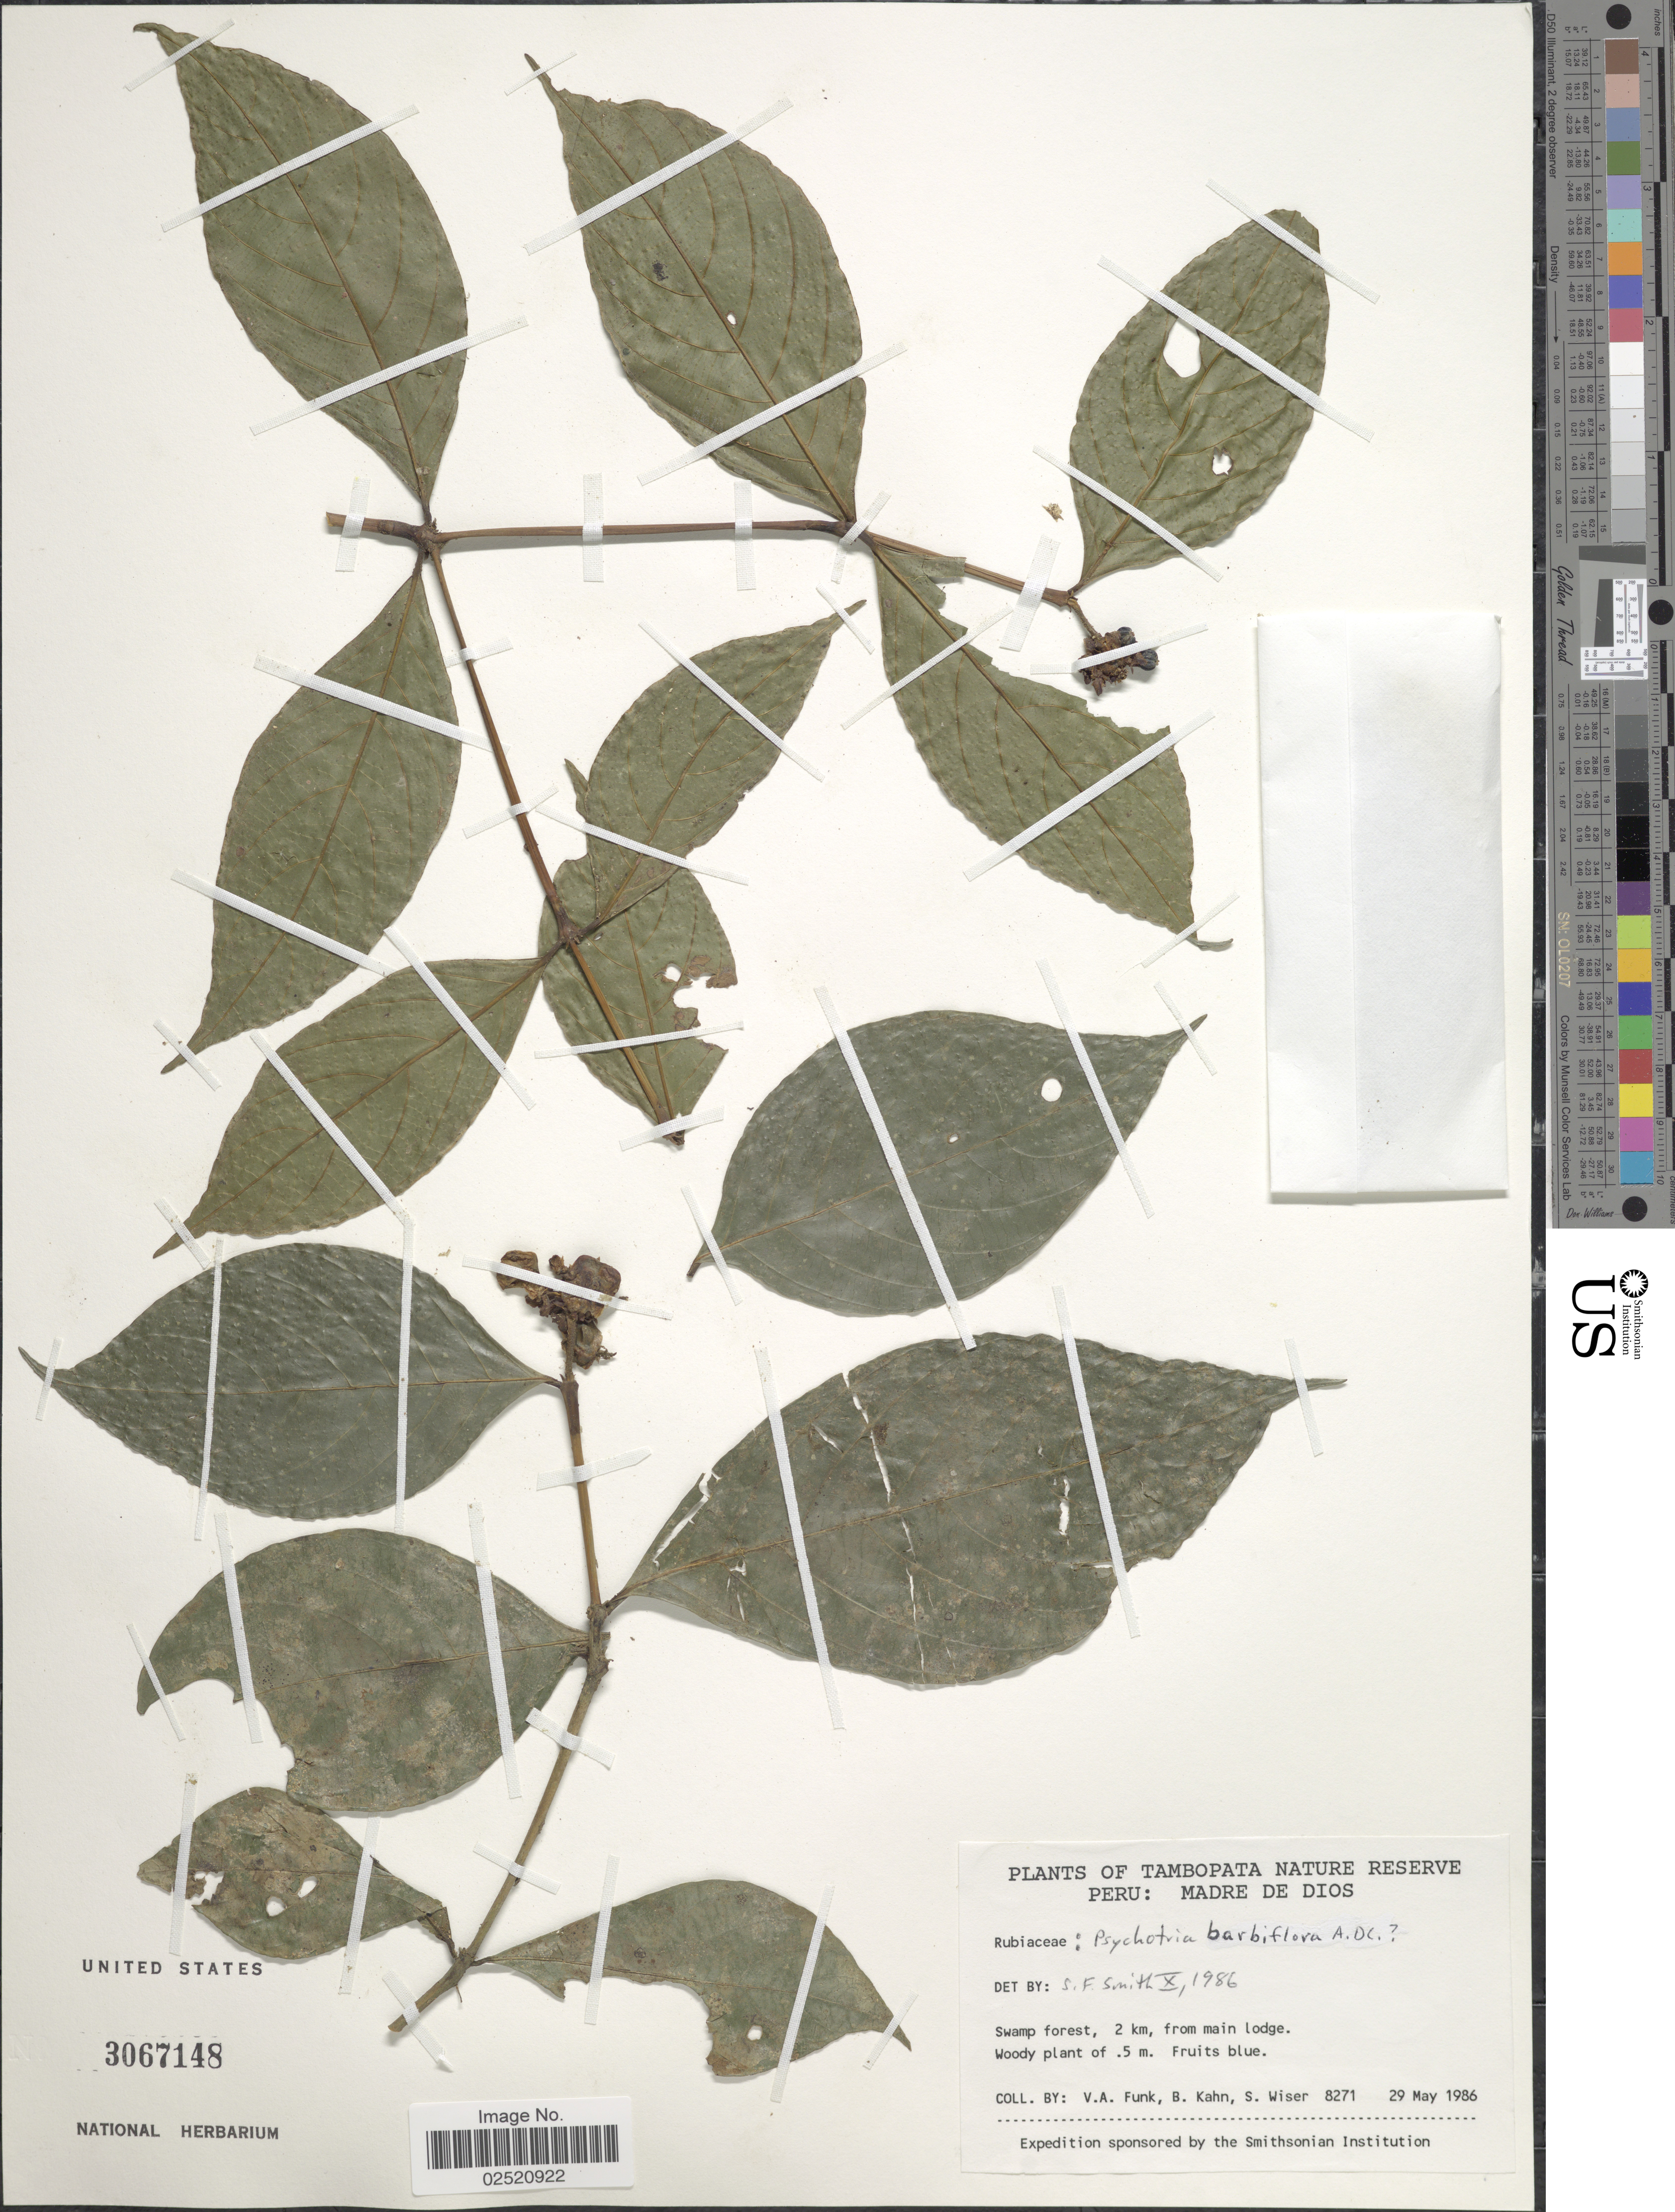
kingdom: Plantae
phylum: Tracheophyta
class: Magnoliopsida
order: Gentianales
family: Rubiaceae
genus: Psychotria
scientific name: Psychotria barbiflora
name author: DC.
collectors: V. Funk, B. Kahn & S. Wiser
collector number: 8271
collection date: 1986-05-29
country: Peru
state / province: Madre de Dios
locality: Swamp forest, 2 km, from main lodge, Tambopata Nature Reserve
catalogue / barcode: US 3067148